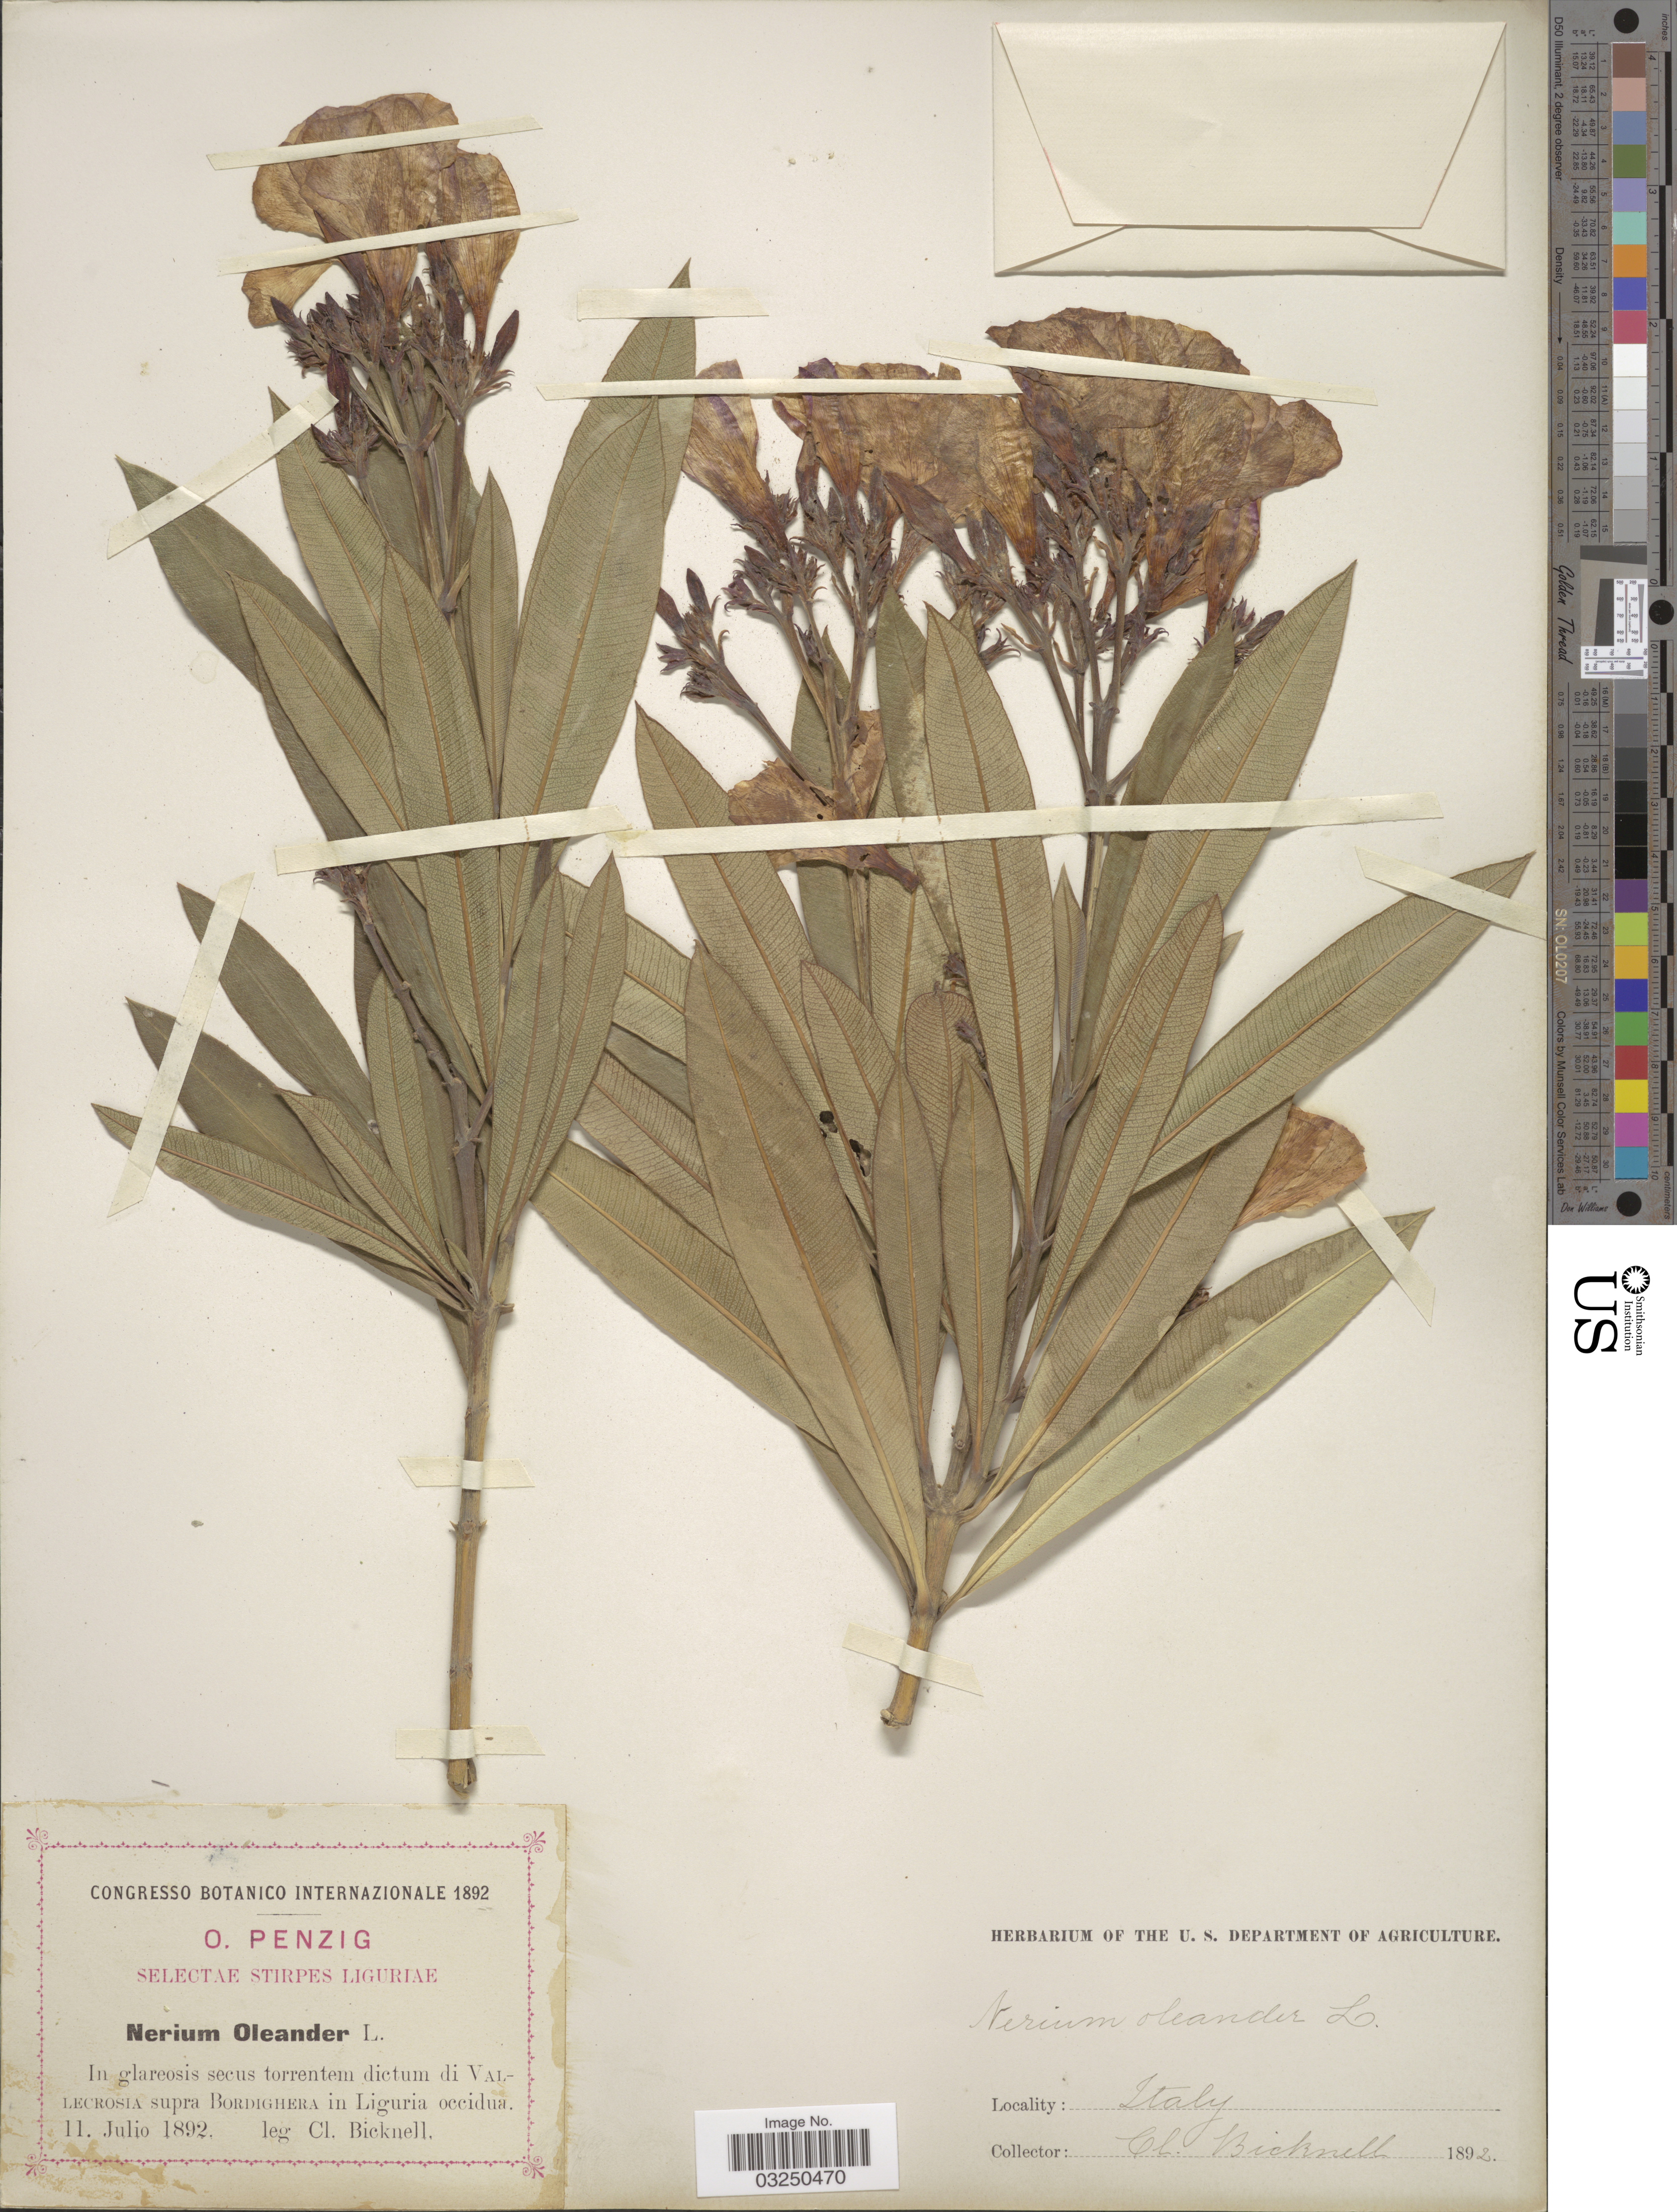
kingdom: Plantae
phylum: Tracheophyta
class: Magnoliopsida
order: Gentianales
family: Apocynaceae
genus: Nerium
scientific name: Nerium oleander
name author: L.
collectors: C. Bicknell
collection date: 1892-07-11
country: Italy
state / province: Liguria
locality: In glareosis secus torrentem dictum di Vallecrosia supra Bordighera in Liguria occidua.